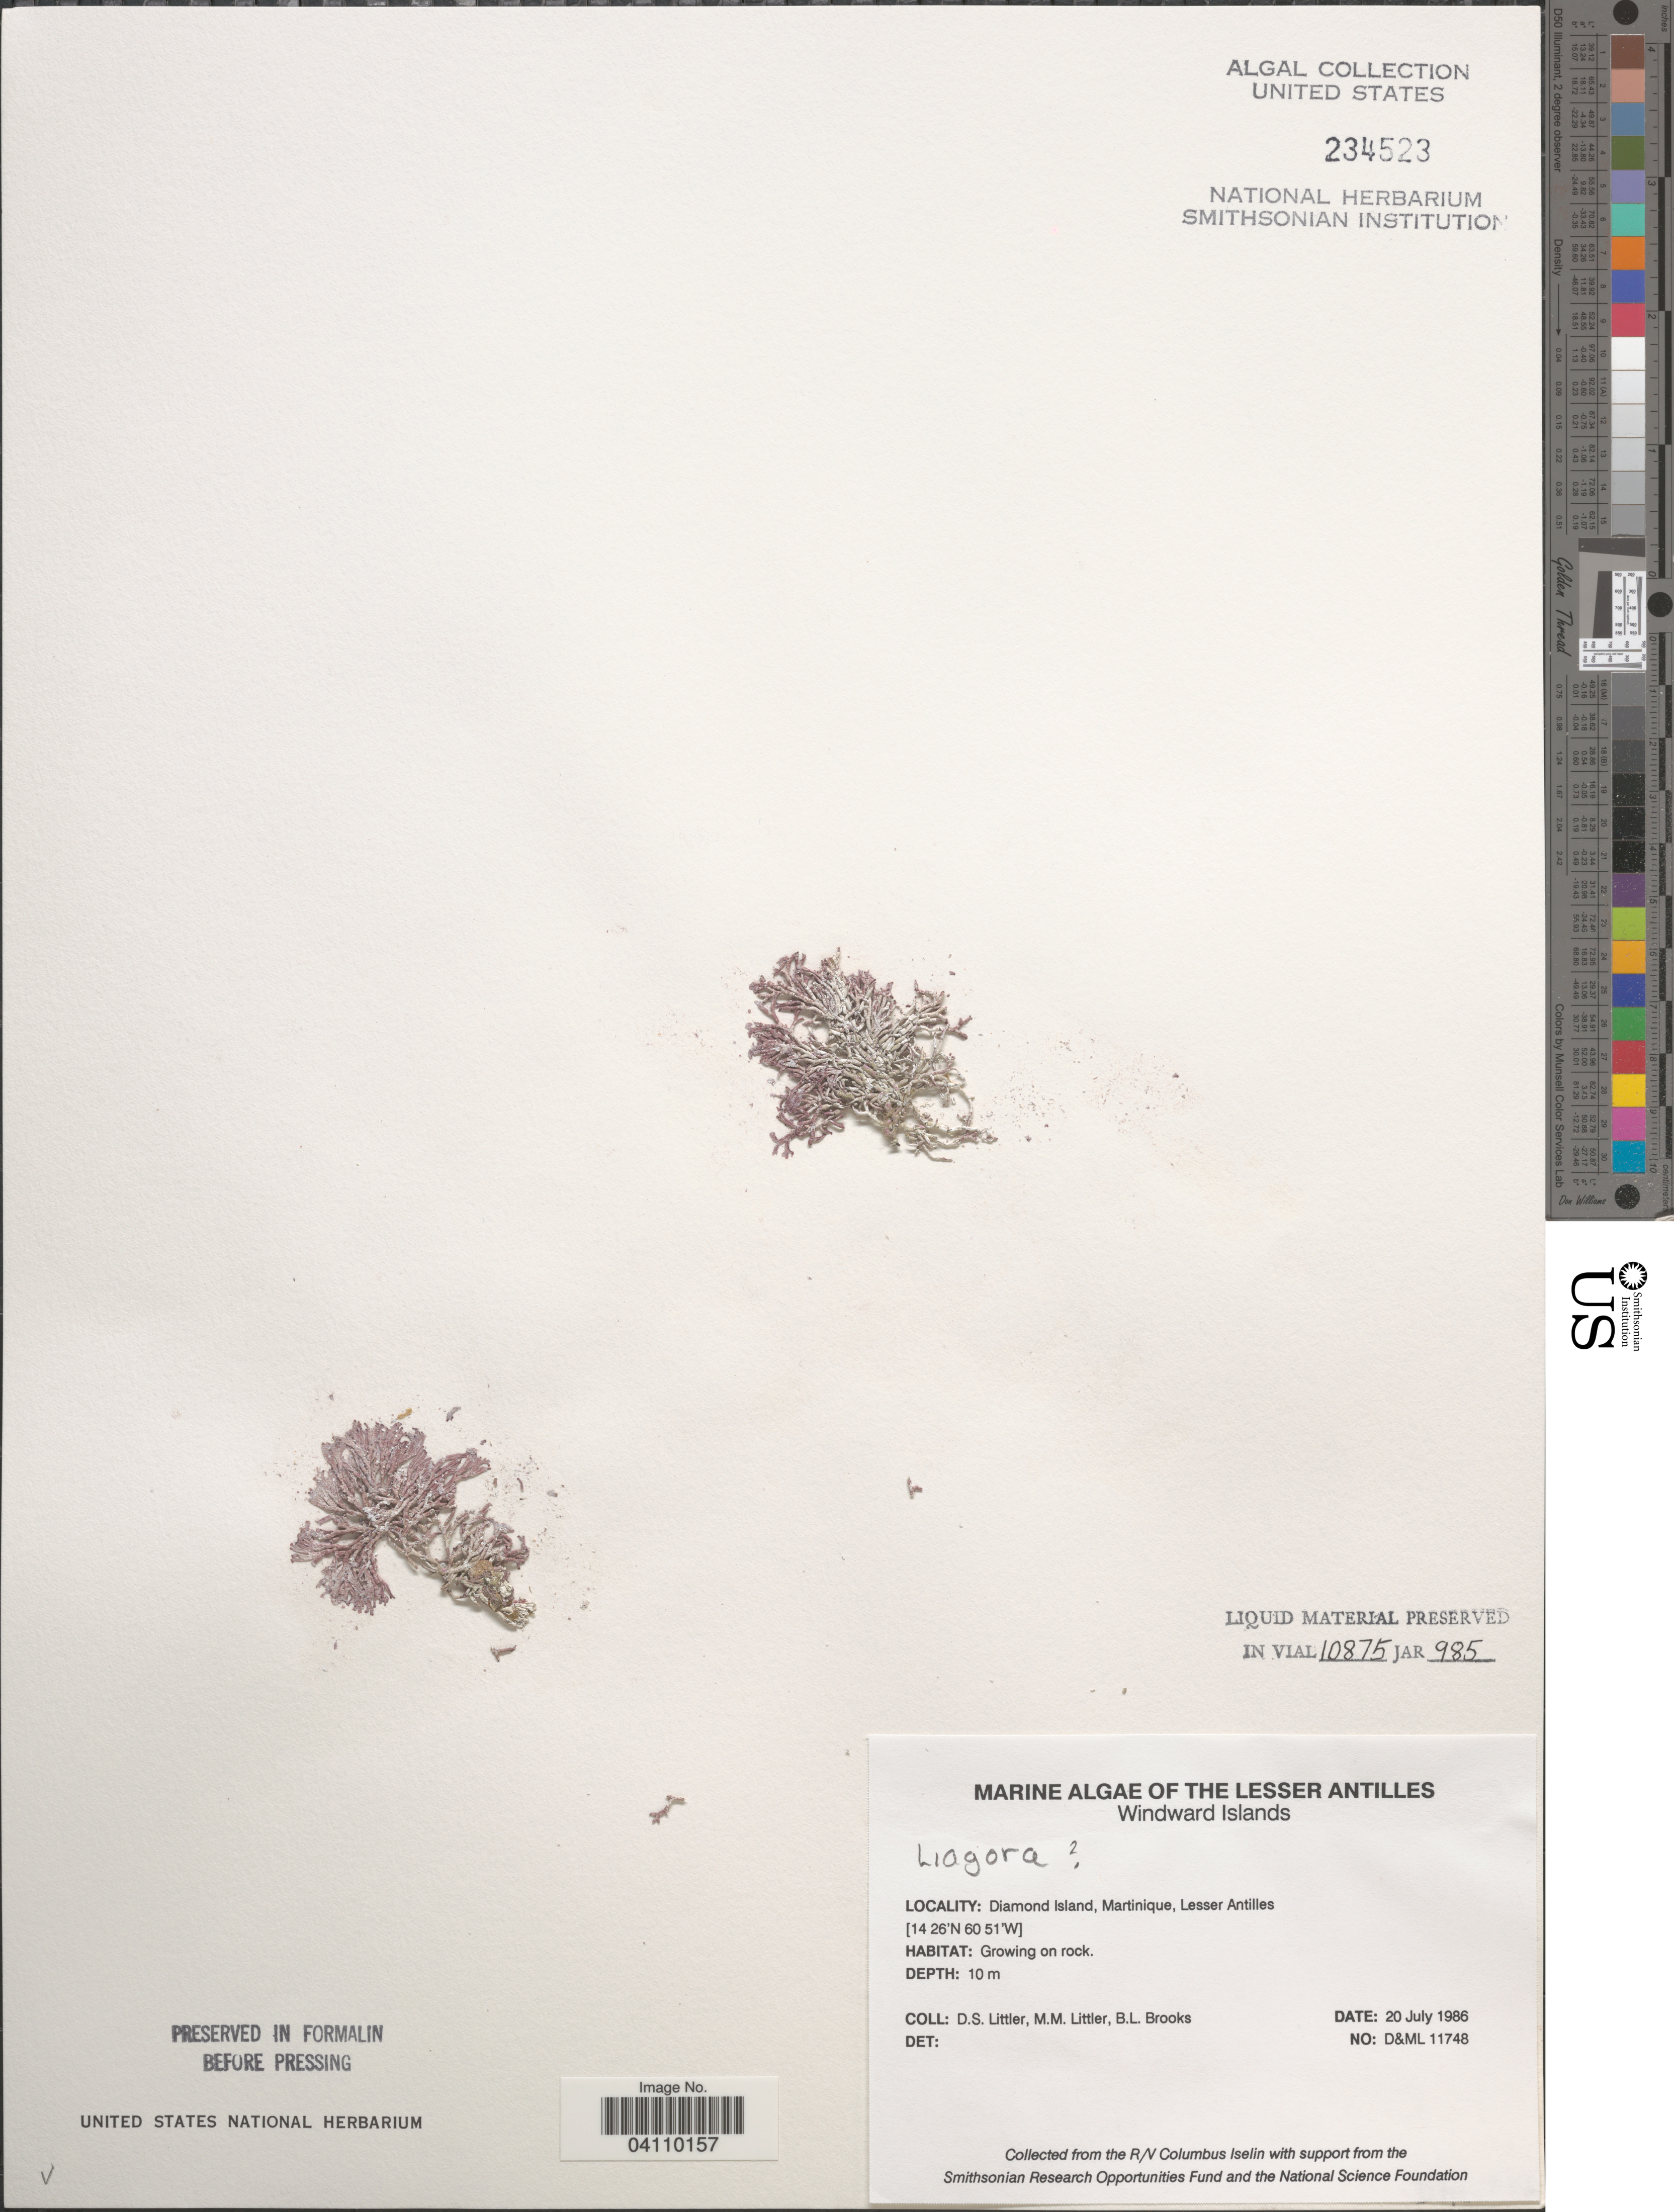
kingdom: Plantae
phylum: Rhodophyta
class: Florideophyceae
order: Nemaliales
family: Liagoraceae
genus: Liagora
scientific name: Liagora sp.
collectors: D. S. Littler & B. Brooks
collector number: D&ML11748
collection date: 1986-07-20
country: Martinique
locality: The Lesser Antilles. Windward Islands. Diamond Island.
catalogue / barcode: US 234523